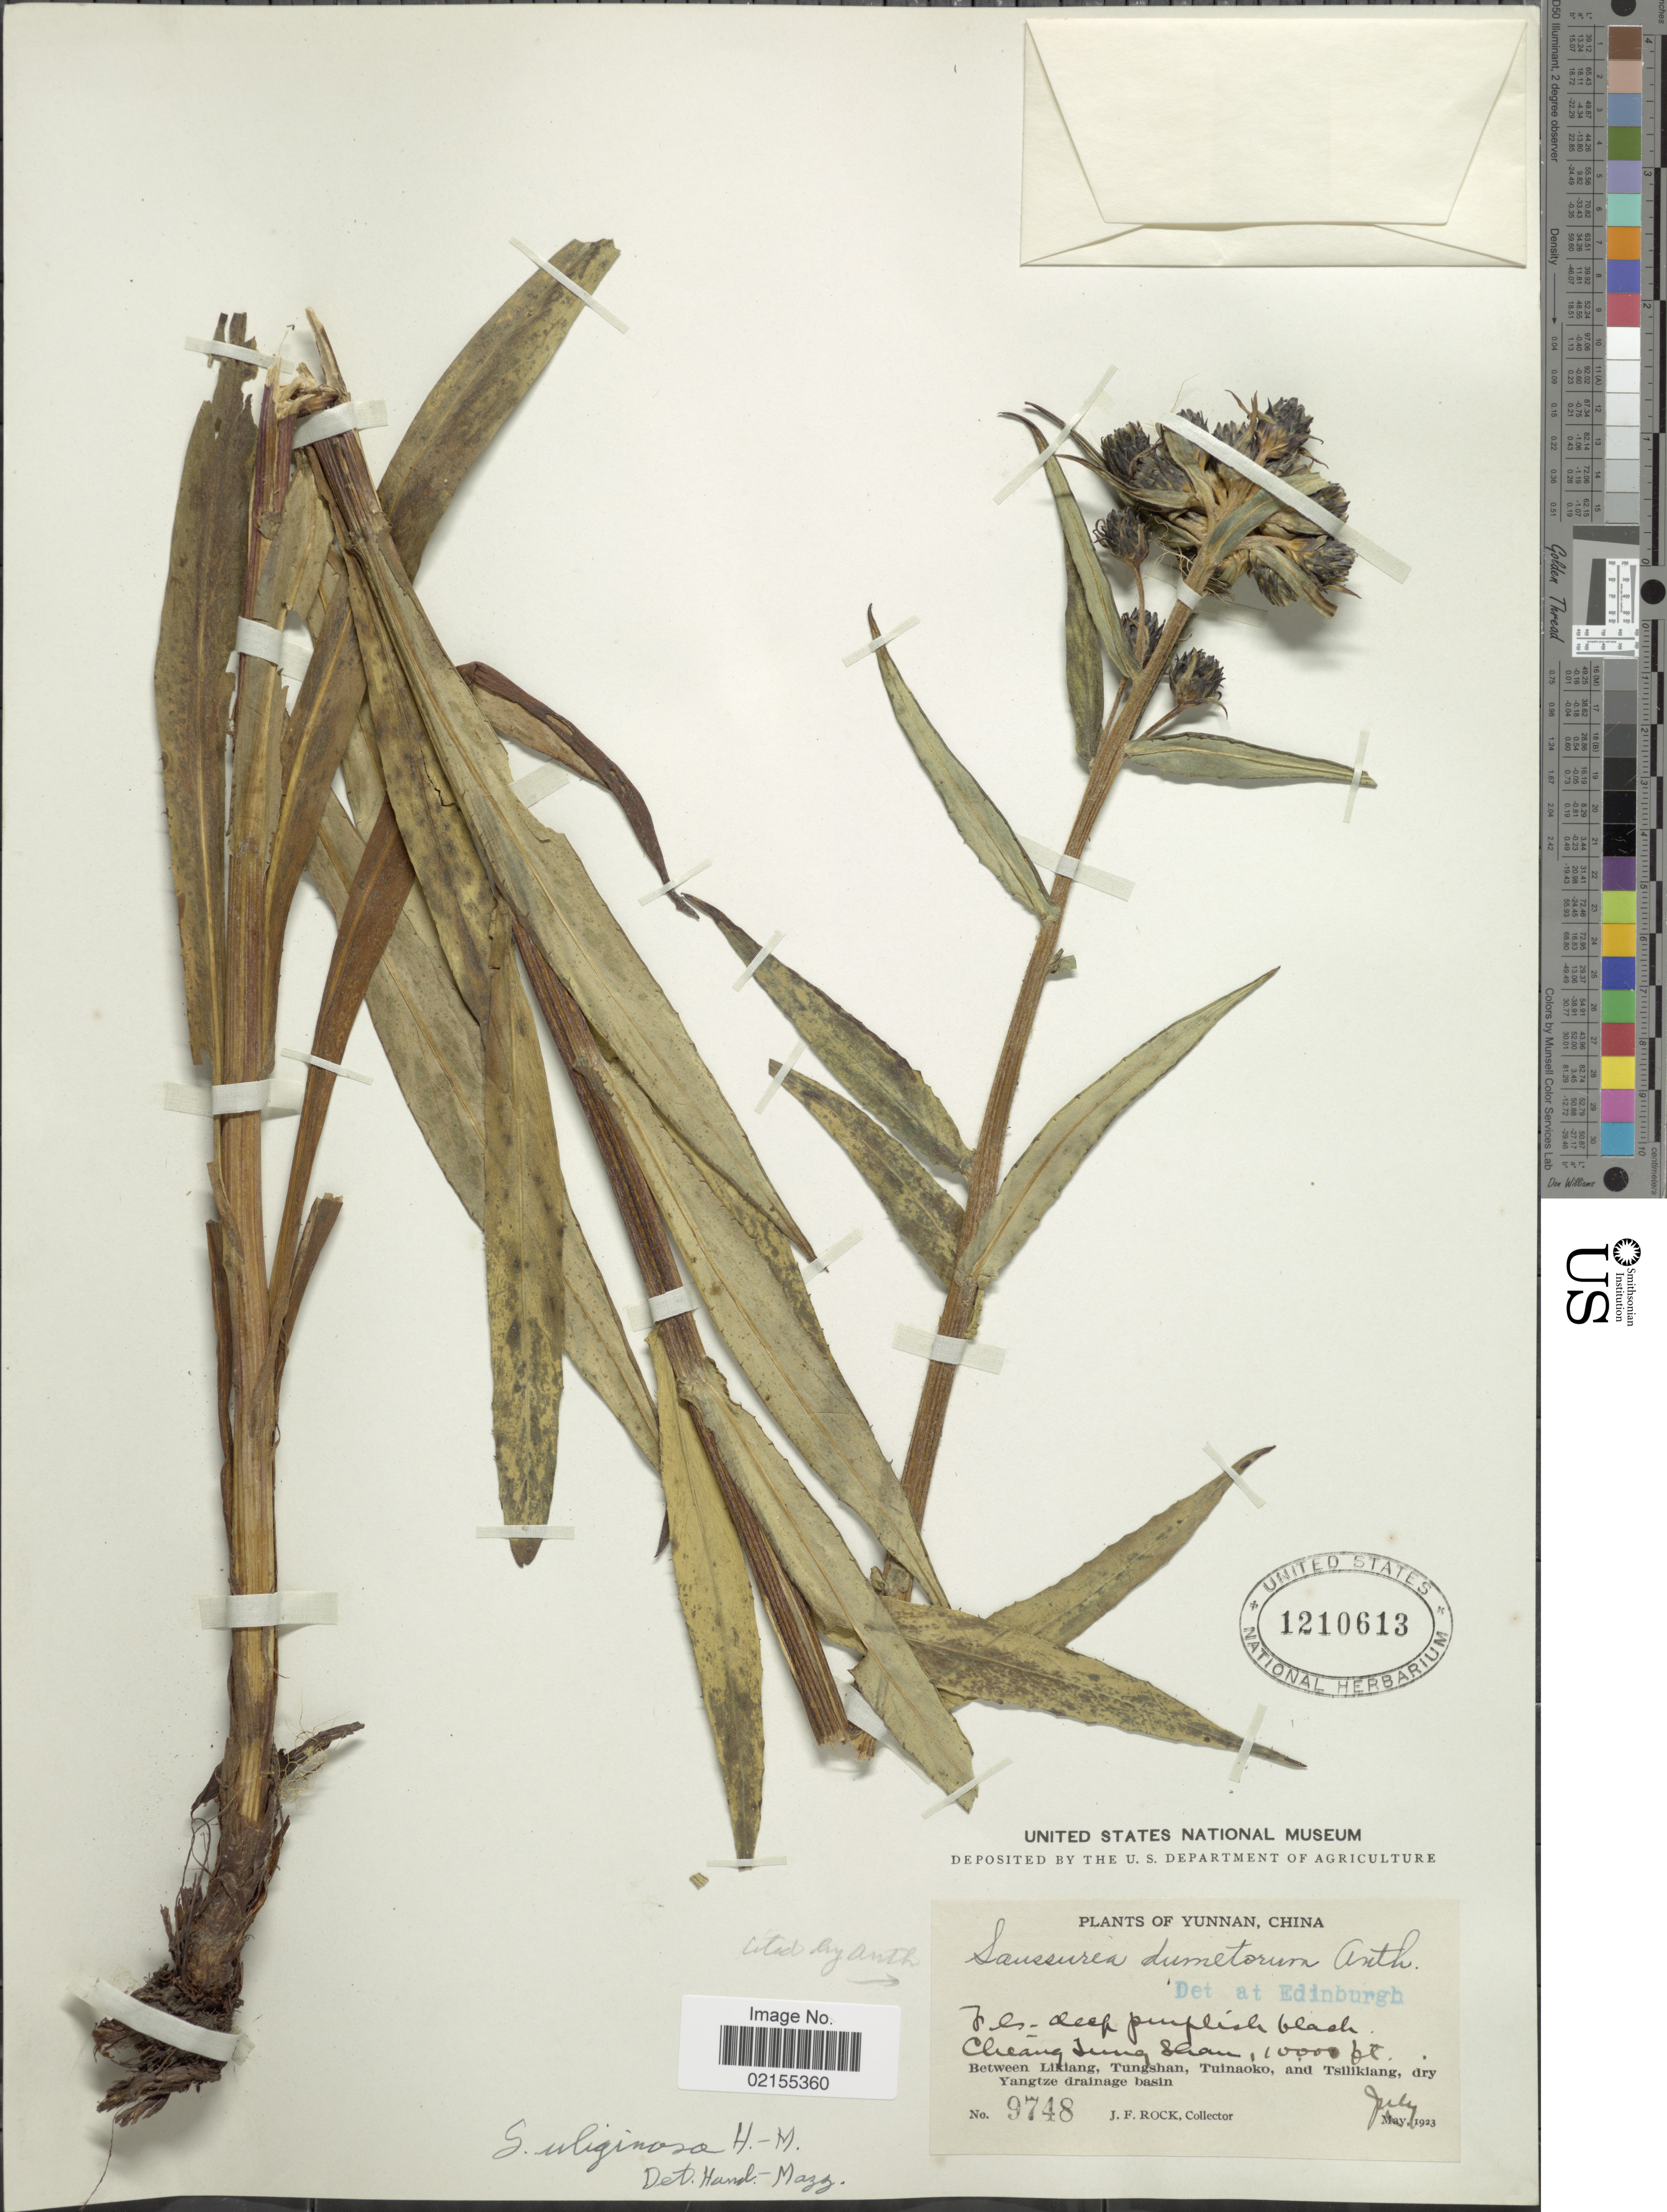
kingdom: Plantae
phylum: Tracheophyta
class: Magnoliopsida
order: Asterales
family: Asteraceae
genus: Saussurea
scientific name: Saussurea uliginosa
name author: Hand.-Mazz.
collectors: J. Rock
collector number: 9748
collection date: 1923-07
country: China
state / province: Yunnan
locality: Cheang Tung Shan, between Likiang, Tungshan, Tuinaoko, and Tsilikiang, dry Yangtze drainage basin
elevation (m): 3048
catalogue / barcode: US 1210613